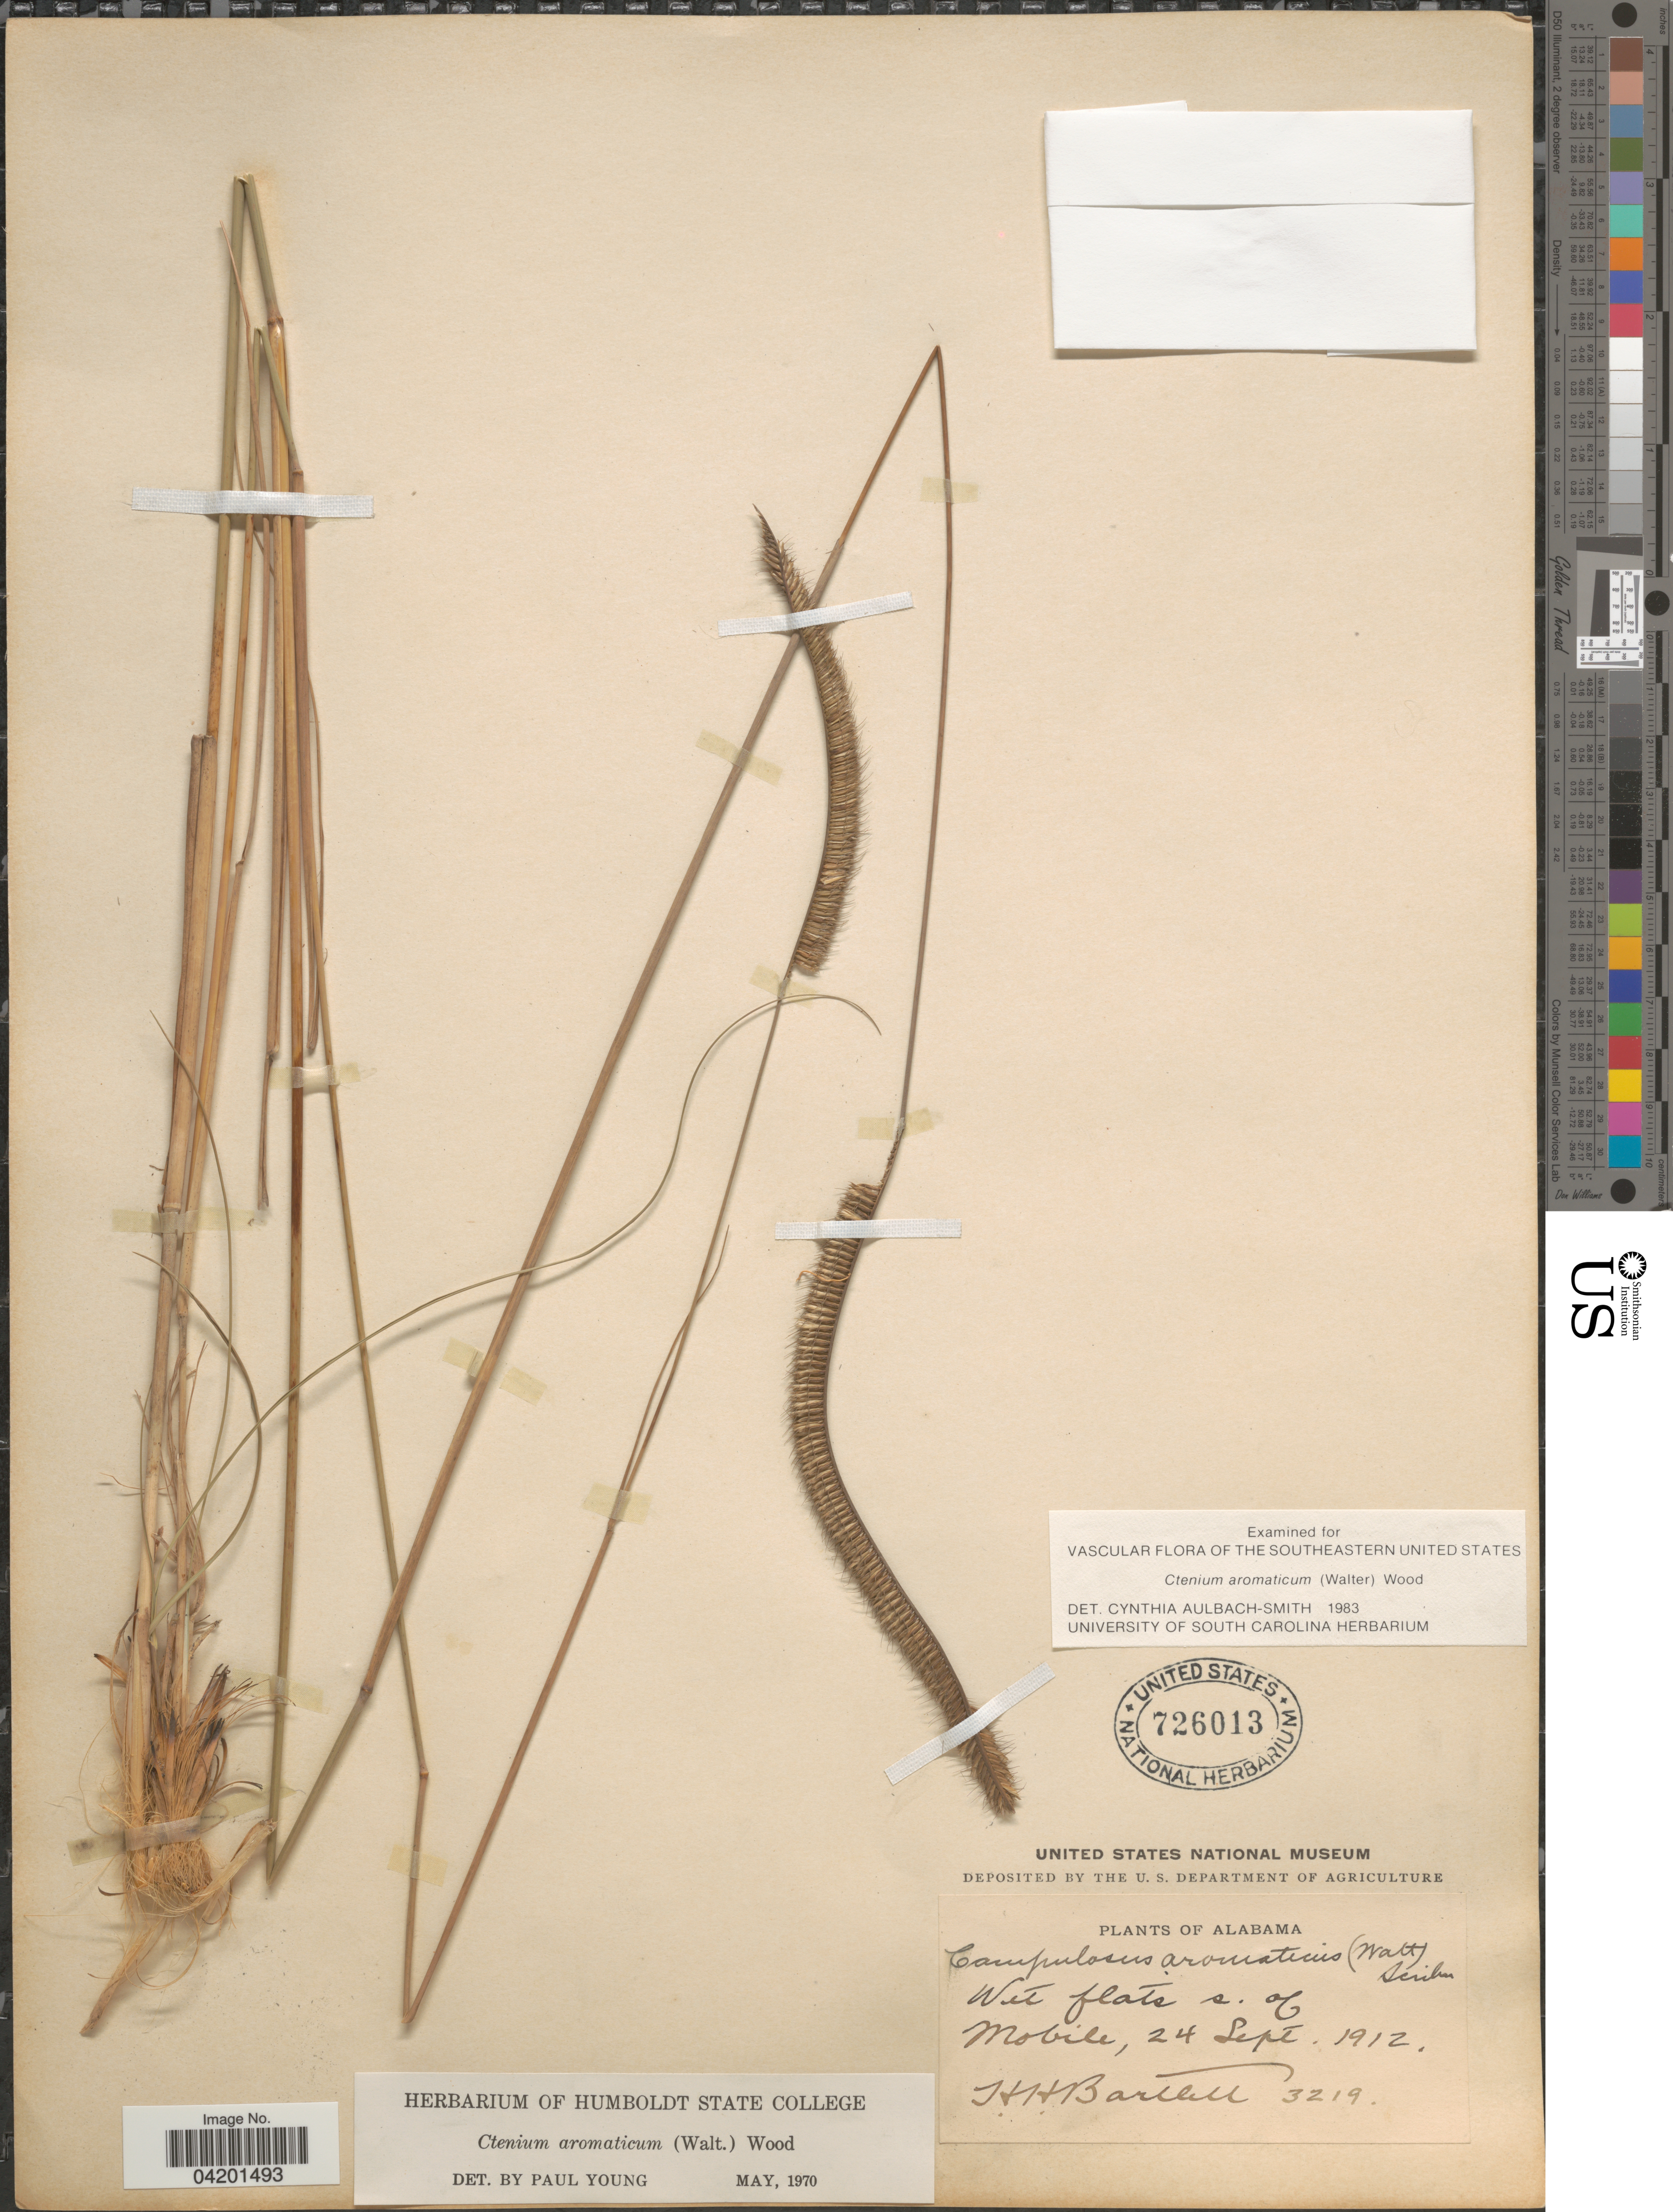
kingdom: Plantae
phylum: Tracheophyta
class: Liliopsida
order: Poales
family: Poaceae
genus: Ctenium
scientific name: Ctenium floridanum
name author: (Hitchc.) Hitchc.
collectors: H. H. Bartlett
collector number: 3219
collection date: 1912-09-24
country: United States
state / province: Alabama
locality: Wet flats s. of Mobile.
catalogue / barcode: US 726013